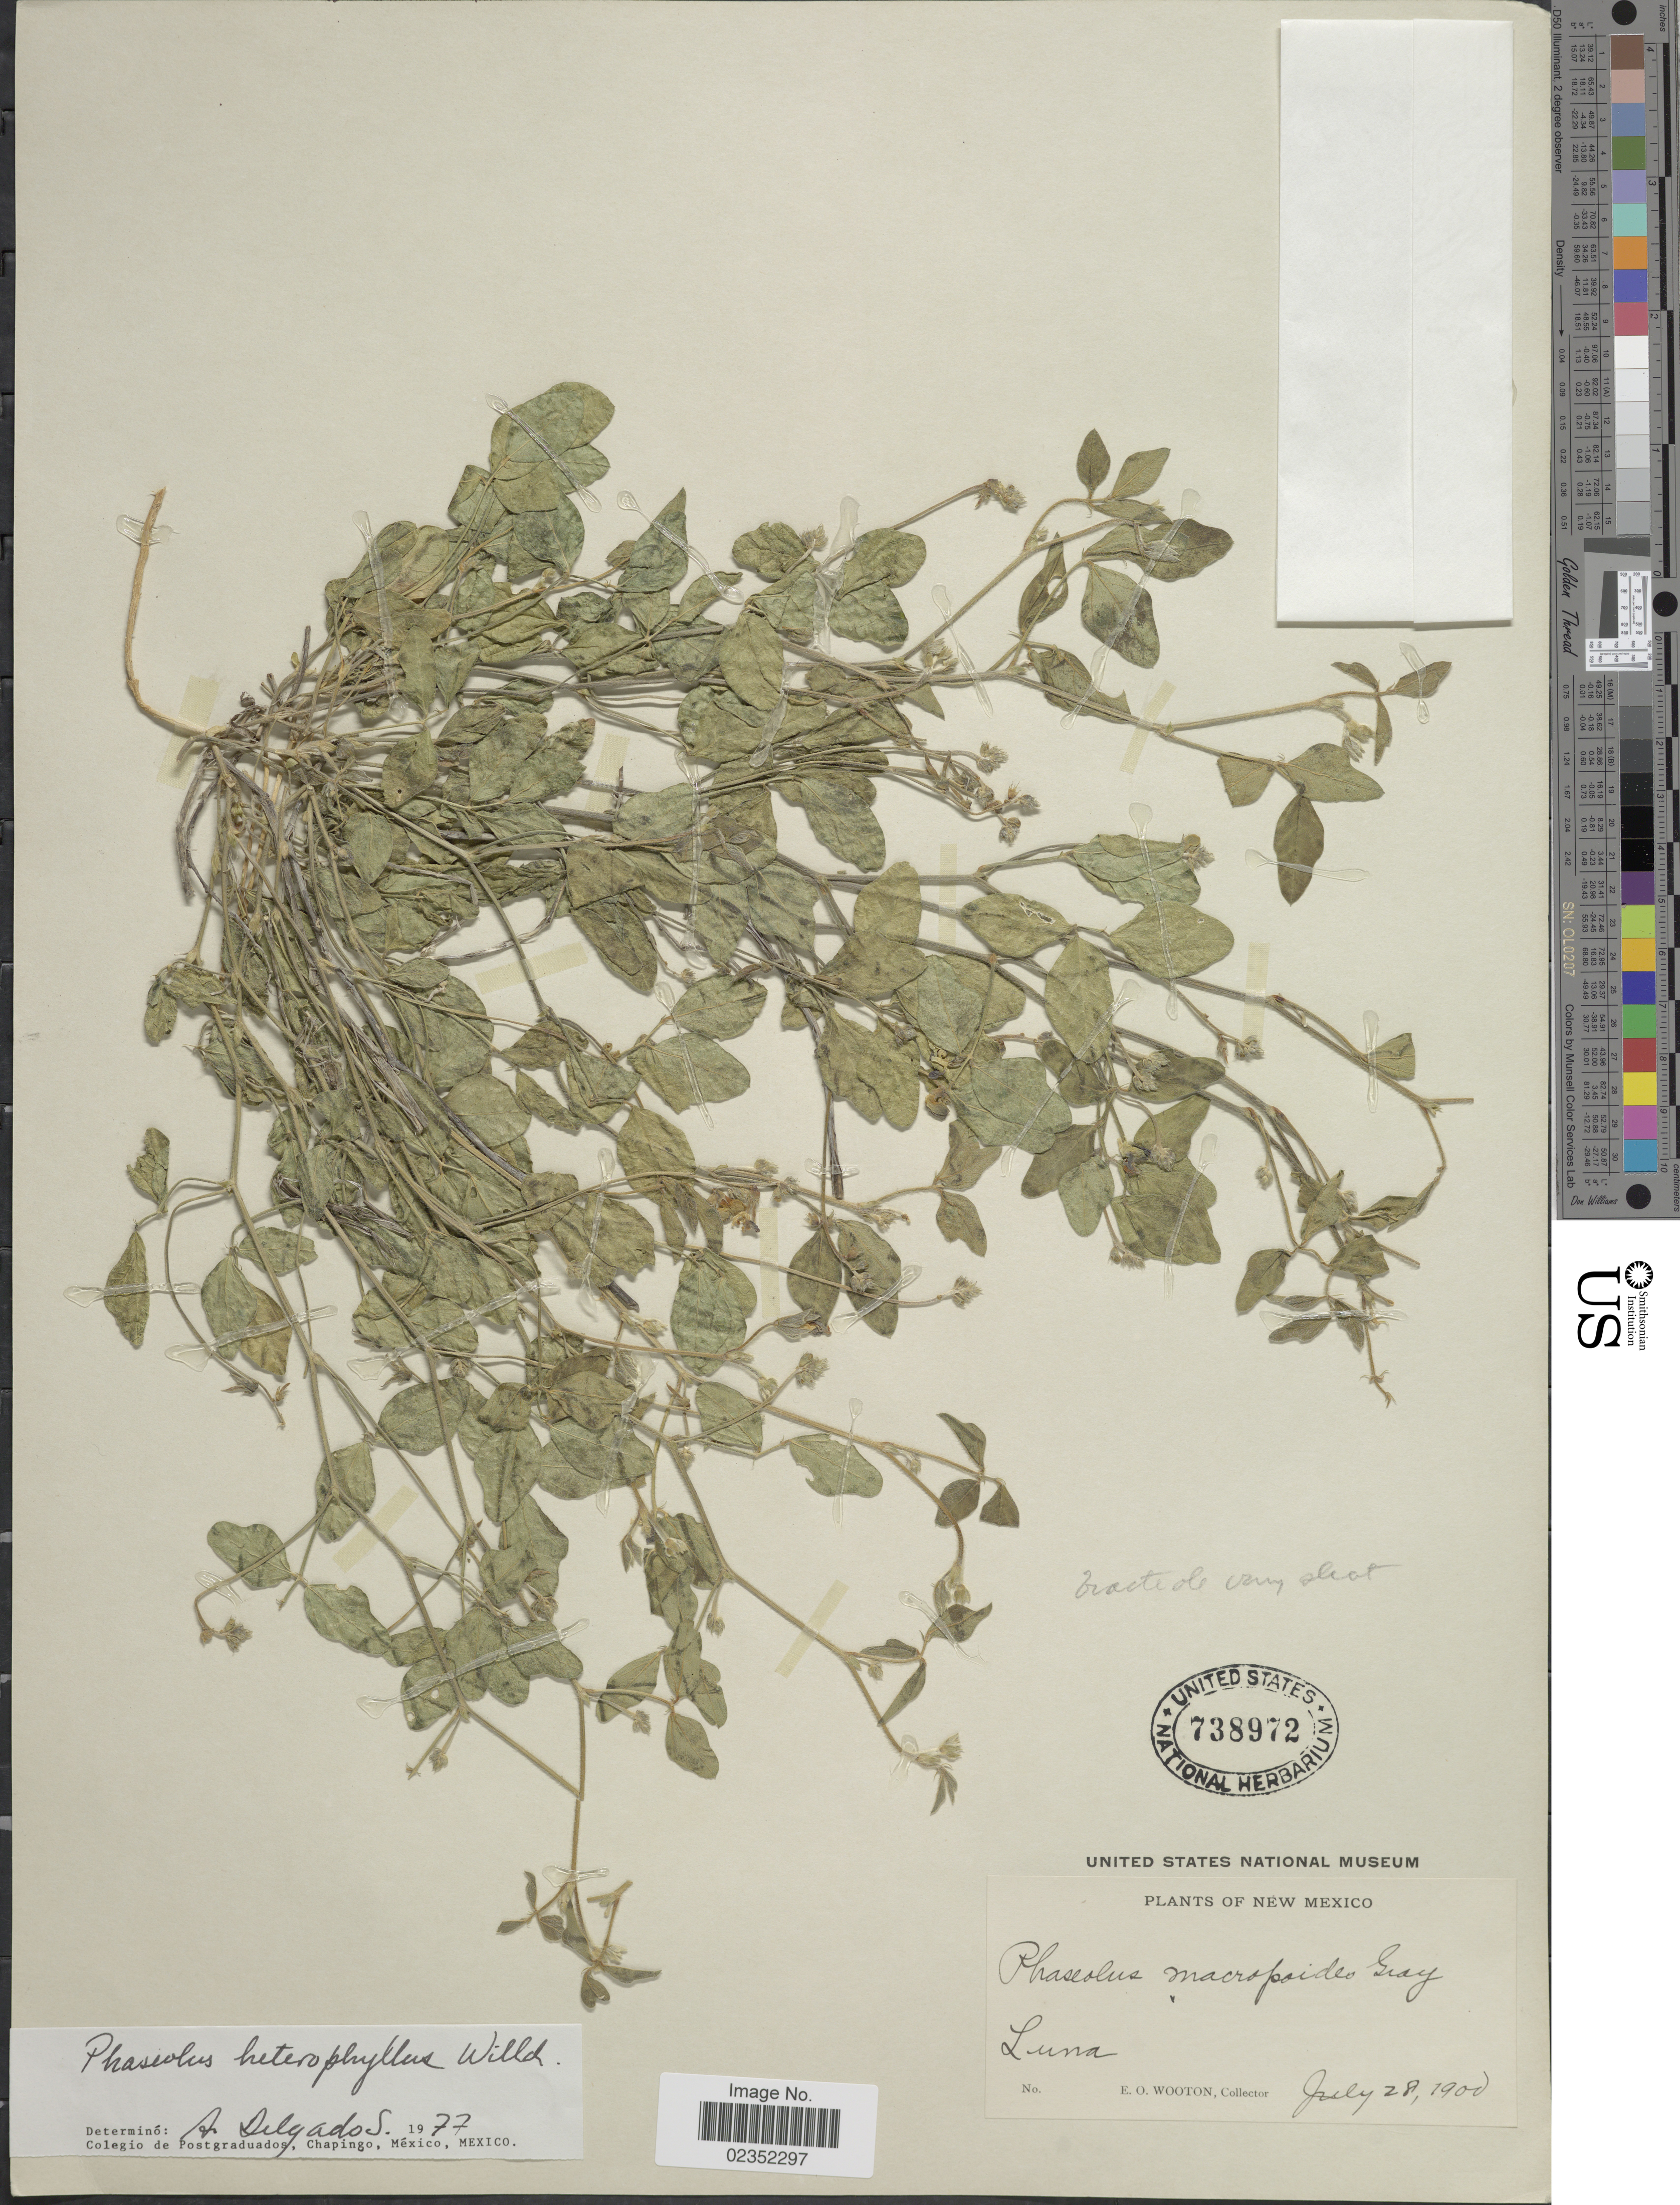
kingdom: Plantae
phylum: Tracheophyta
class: Magnoliopsida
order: Fabales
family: Fabaceae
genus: Macroptilium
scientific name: Macroptilium heterophyllum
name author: (Willd.) Maréchal & Baudet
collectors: E. O. Wooton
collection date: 1900-07-28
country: United States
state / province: New Mexico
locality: Luna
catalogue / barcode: US 738972